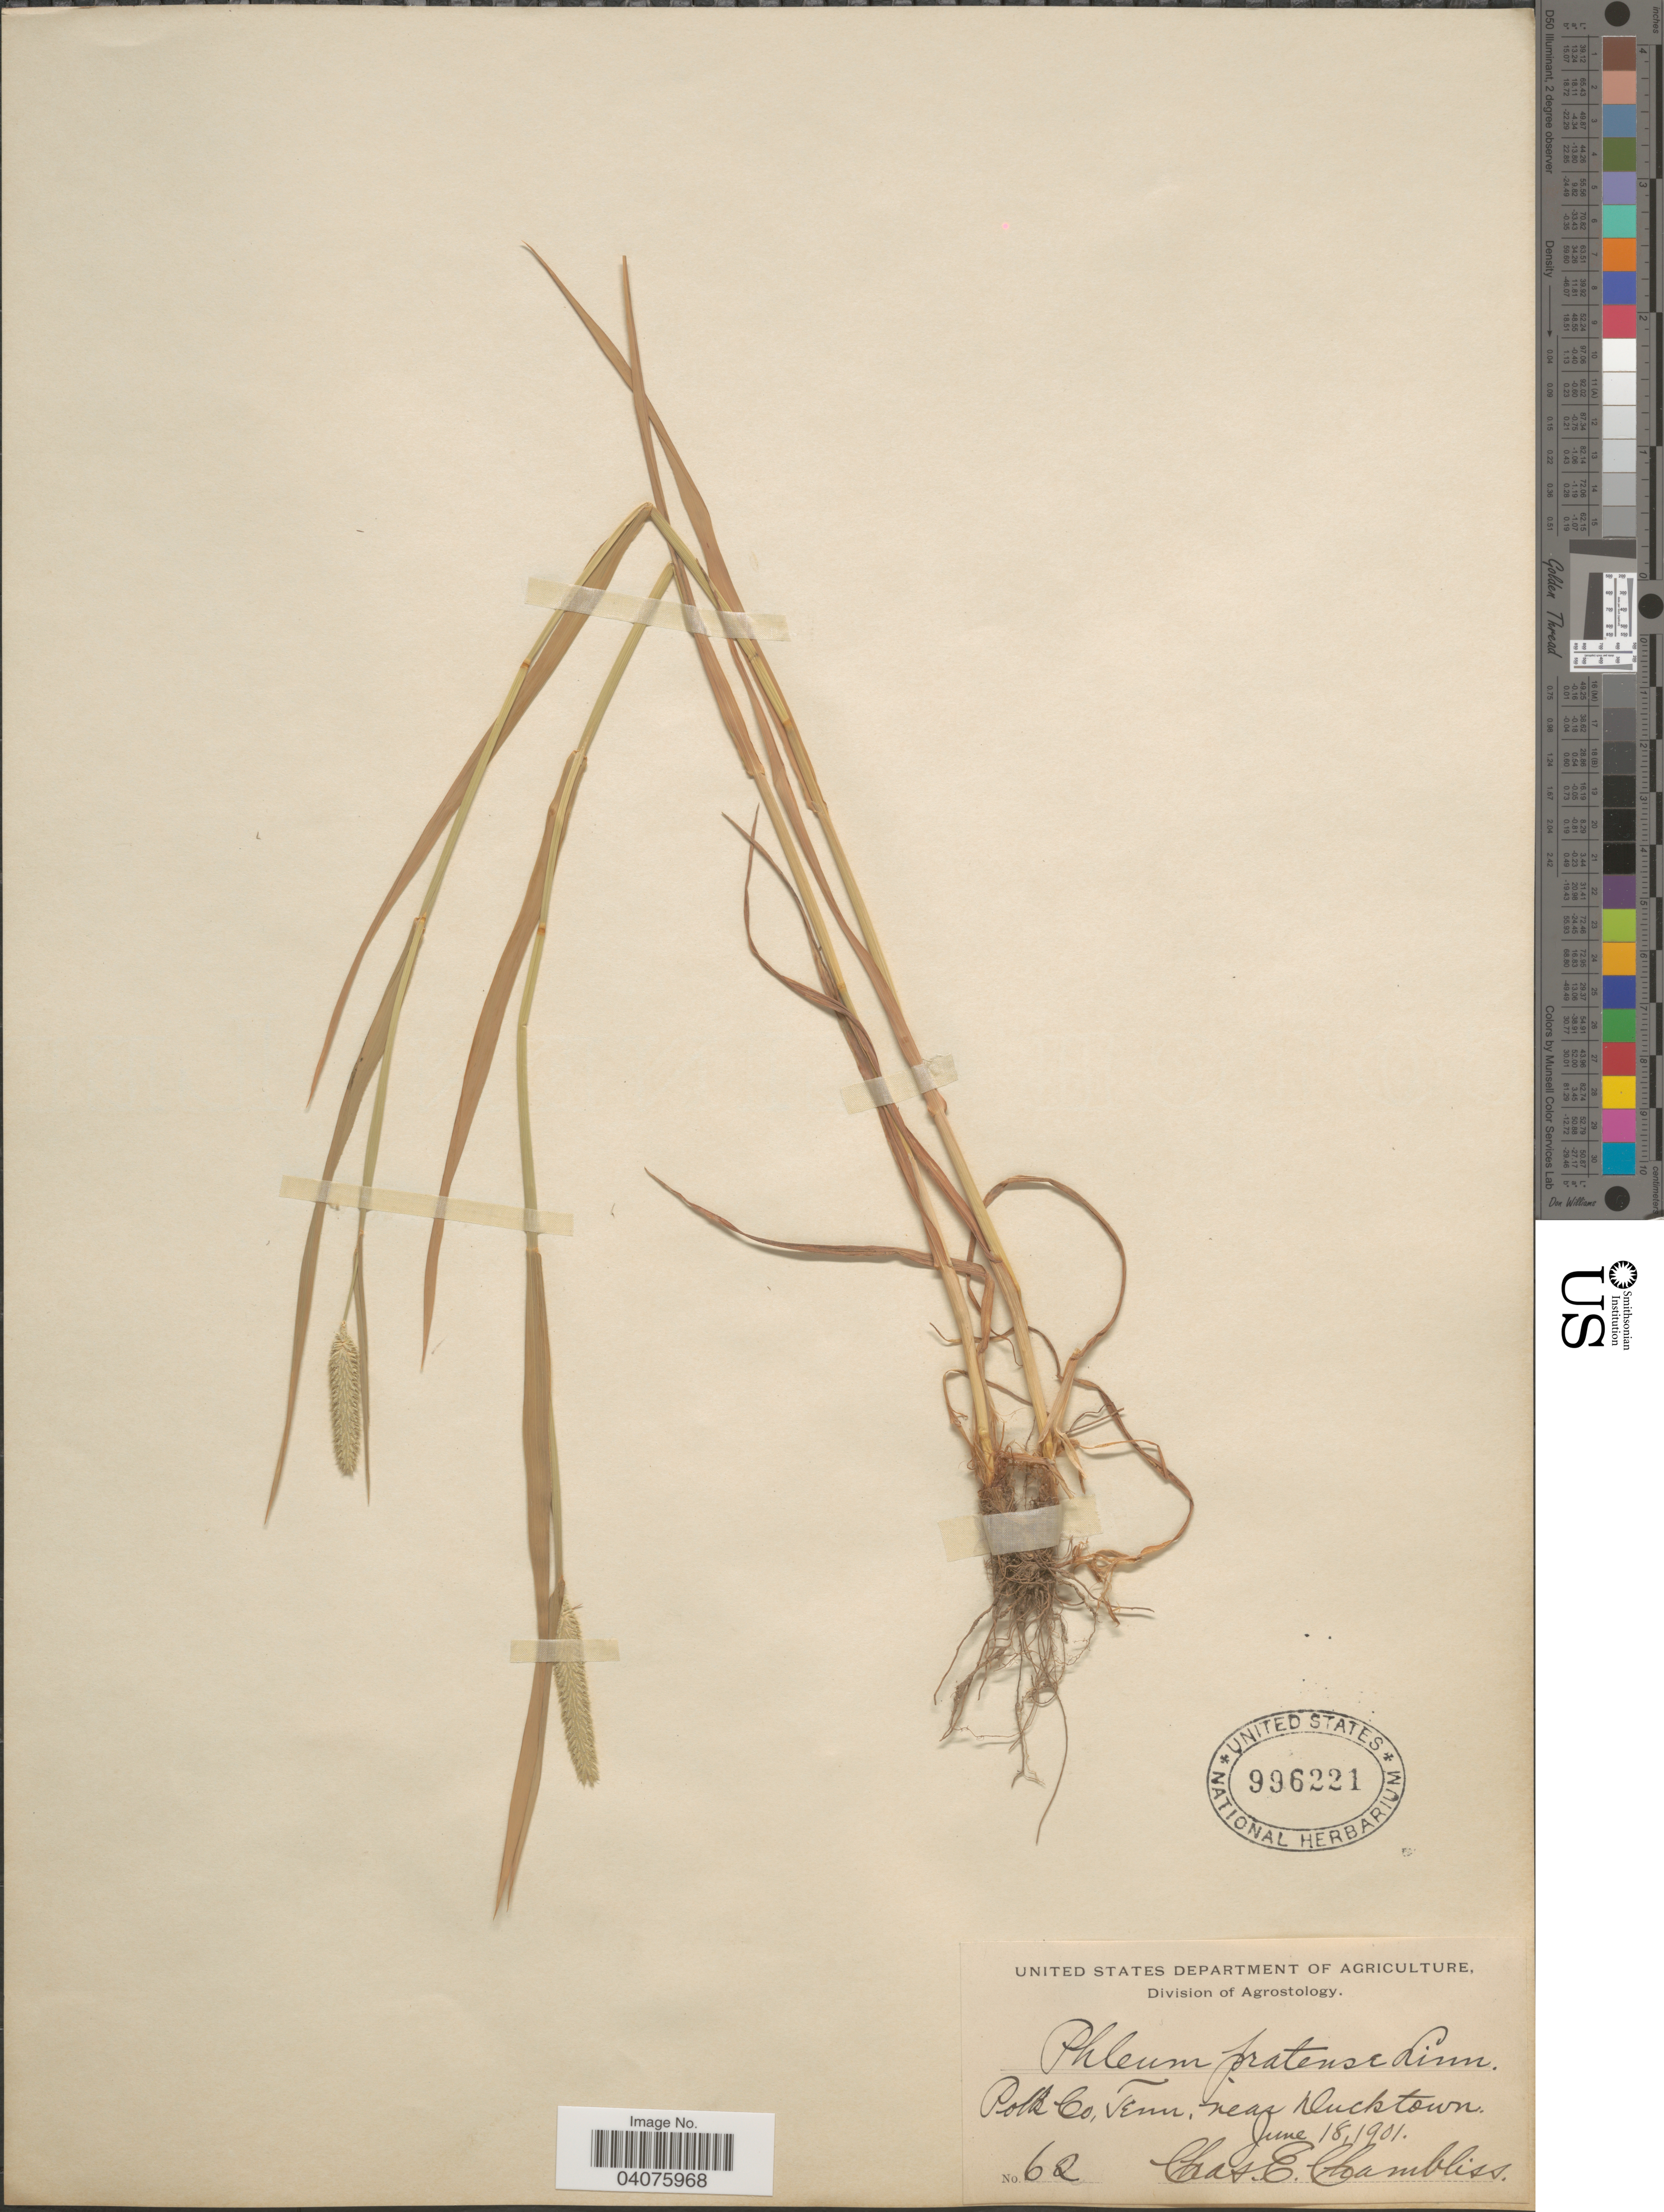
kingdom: Plantae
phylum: Tracheophyta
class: Liliopsida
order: Poales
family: Poaceae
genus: Phleum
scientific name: Phleum pratense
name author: L.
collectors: C. Chambliss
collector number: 62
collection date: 1901-06-18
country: United States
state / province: Tennessee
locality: Polk Co. near Ducktown.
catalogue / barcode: US 996221